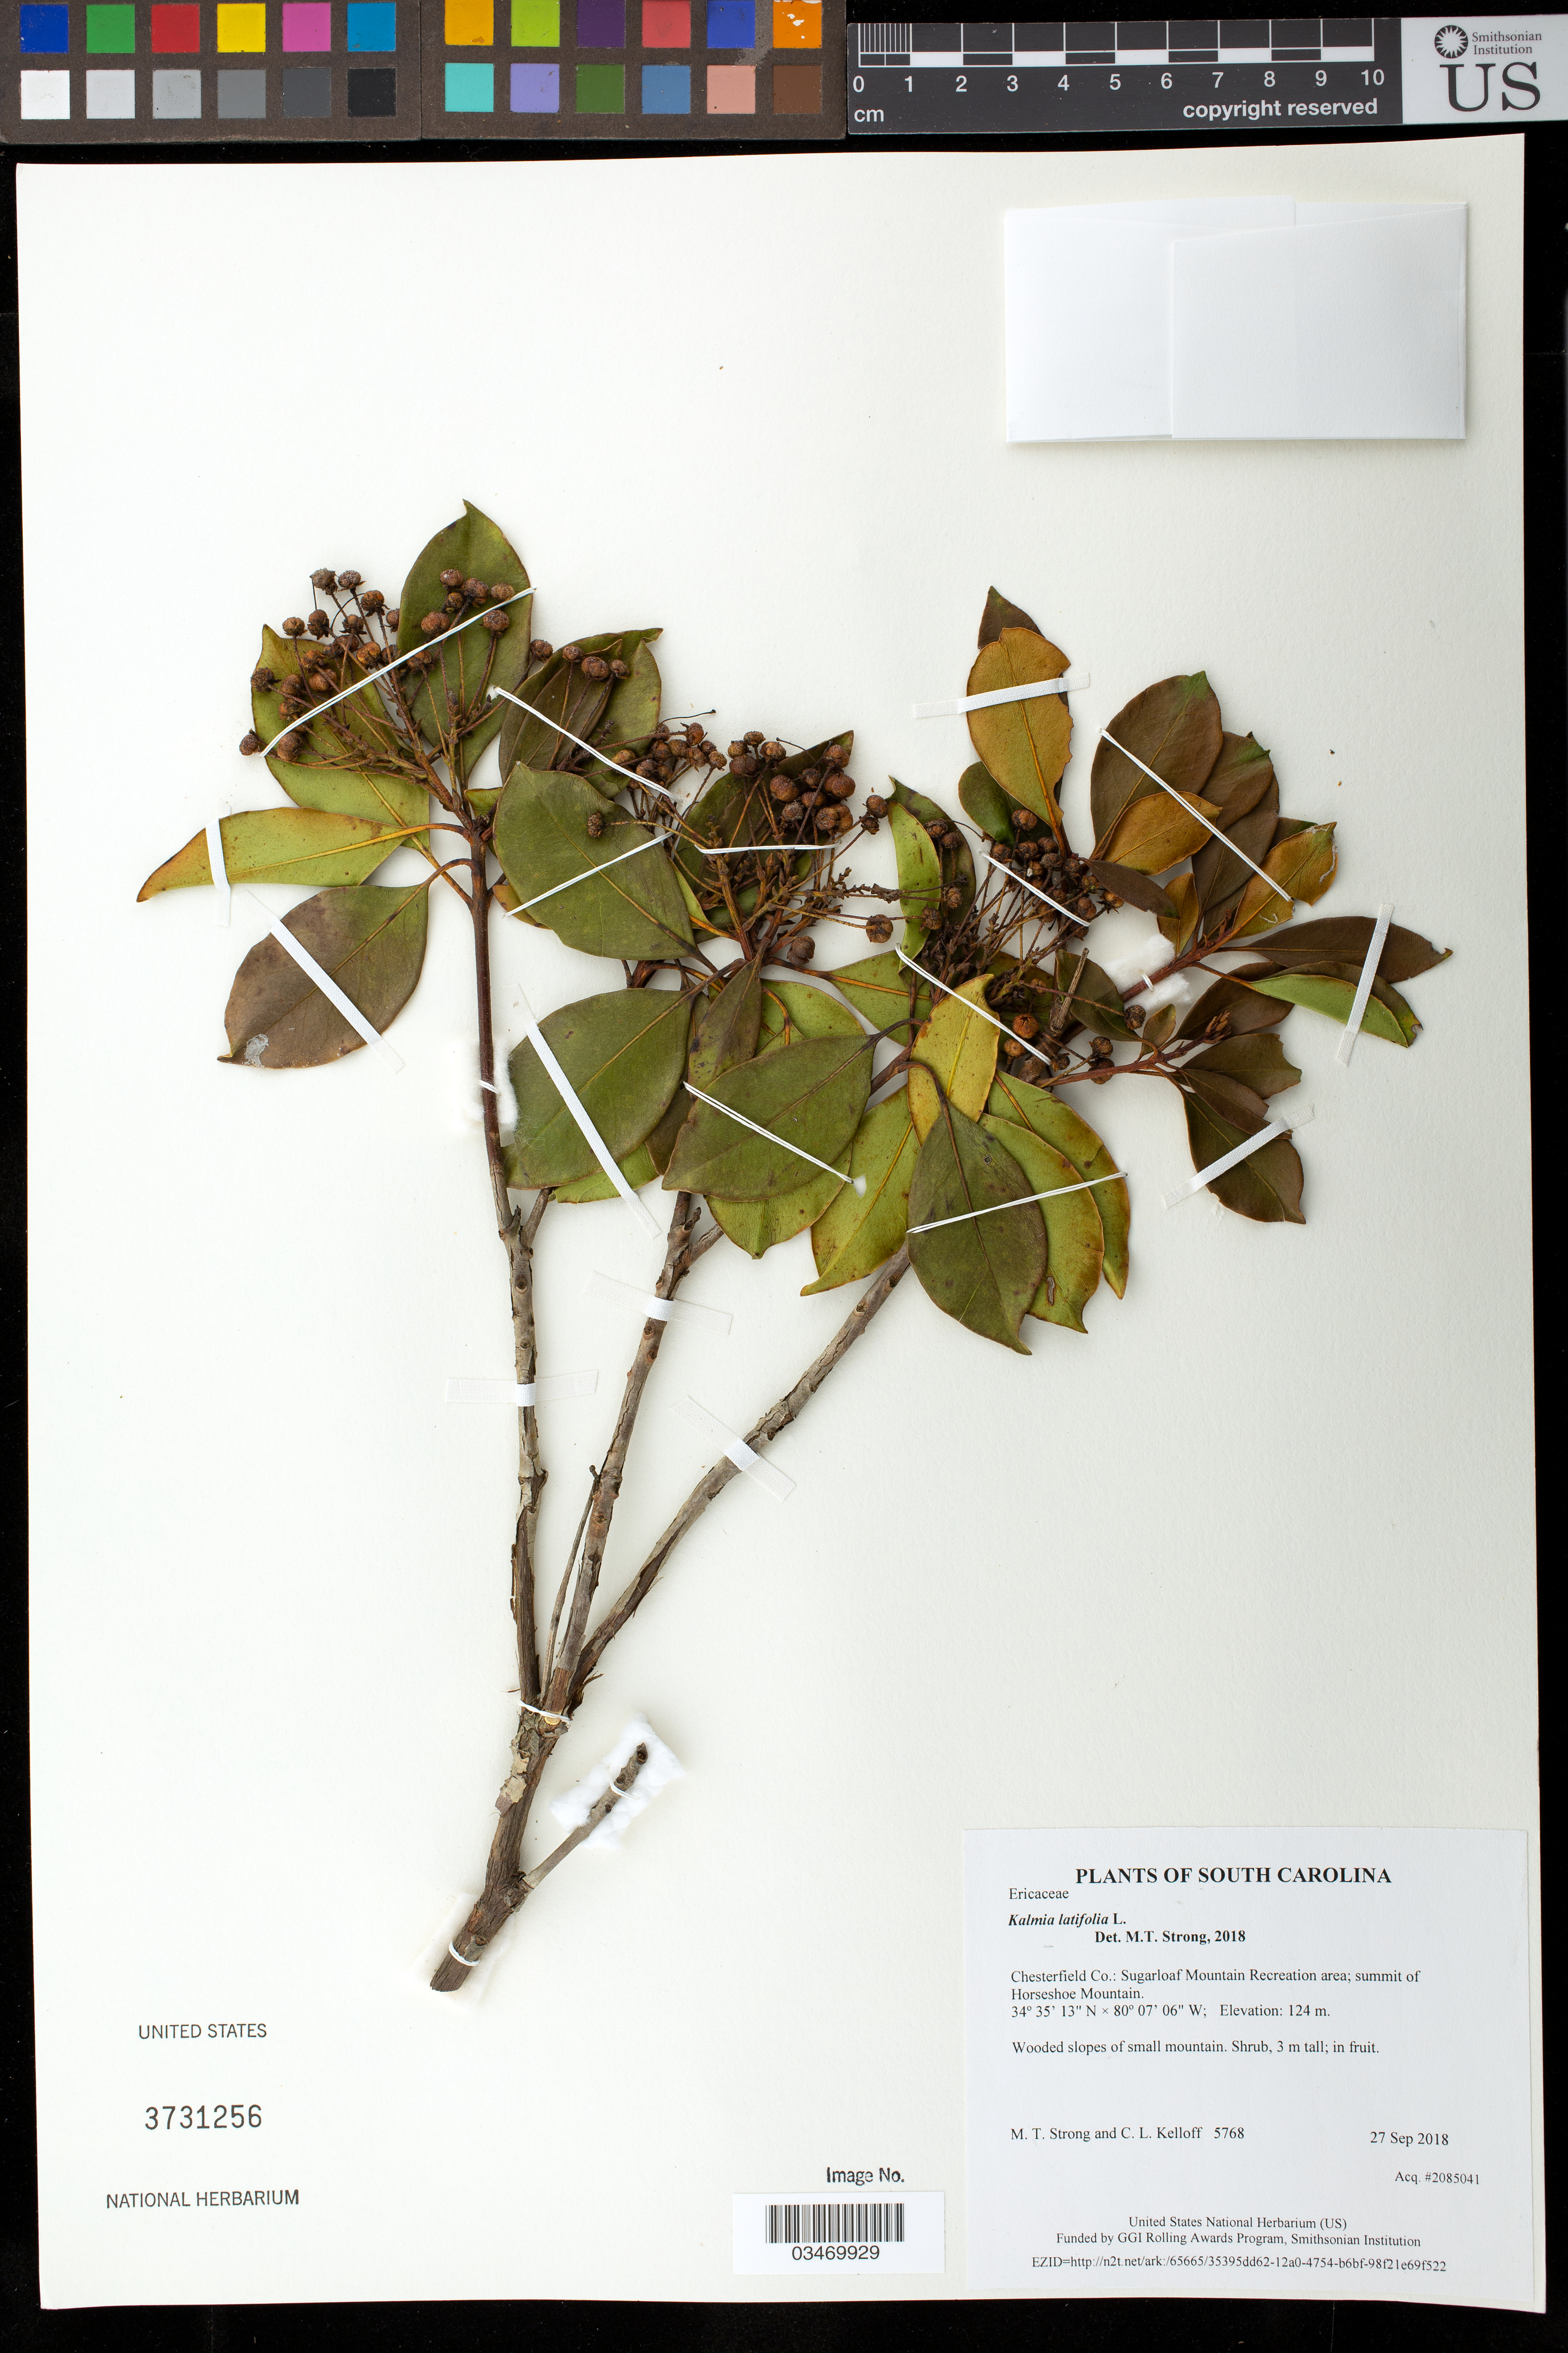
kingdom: Plantae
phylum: Tracheophyta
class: Magnoliopsida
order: Ericales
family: Ericaceae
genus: Kalmia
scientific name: Kalmia latifolia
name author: L.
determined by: Strong, M. T., (US), Smithsonian Institution - National Museum of Natural History (UNITED STATES)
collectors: M. T. Strong & C. L. Kelloff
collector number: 5768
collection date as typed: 27 Sep 2018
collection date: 2018-09-27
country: United States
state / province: South Carolina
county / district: Chesterfield Co.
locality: Sugarloaf Mountain Recreation area; summit of Horseshoe Mountain.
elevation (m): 124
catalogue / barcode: US 3731256